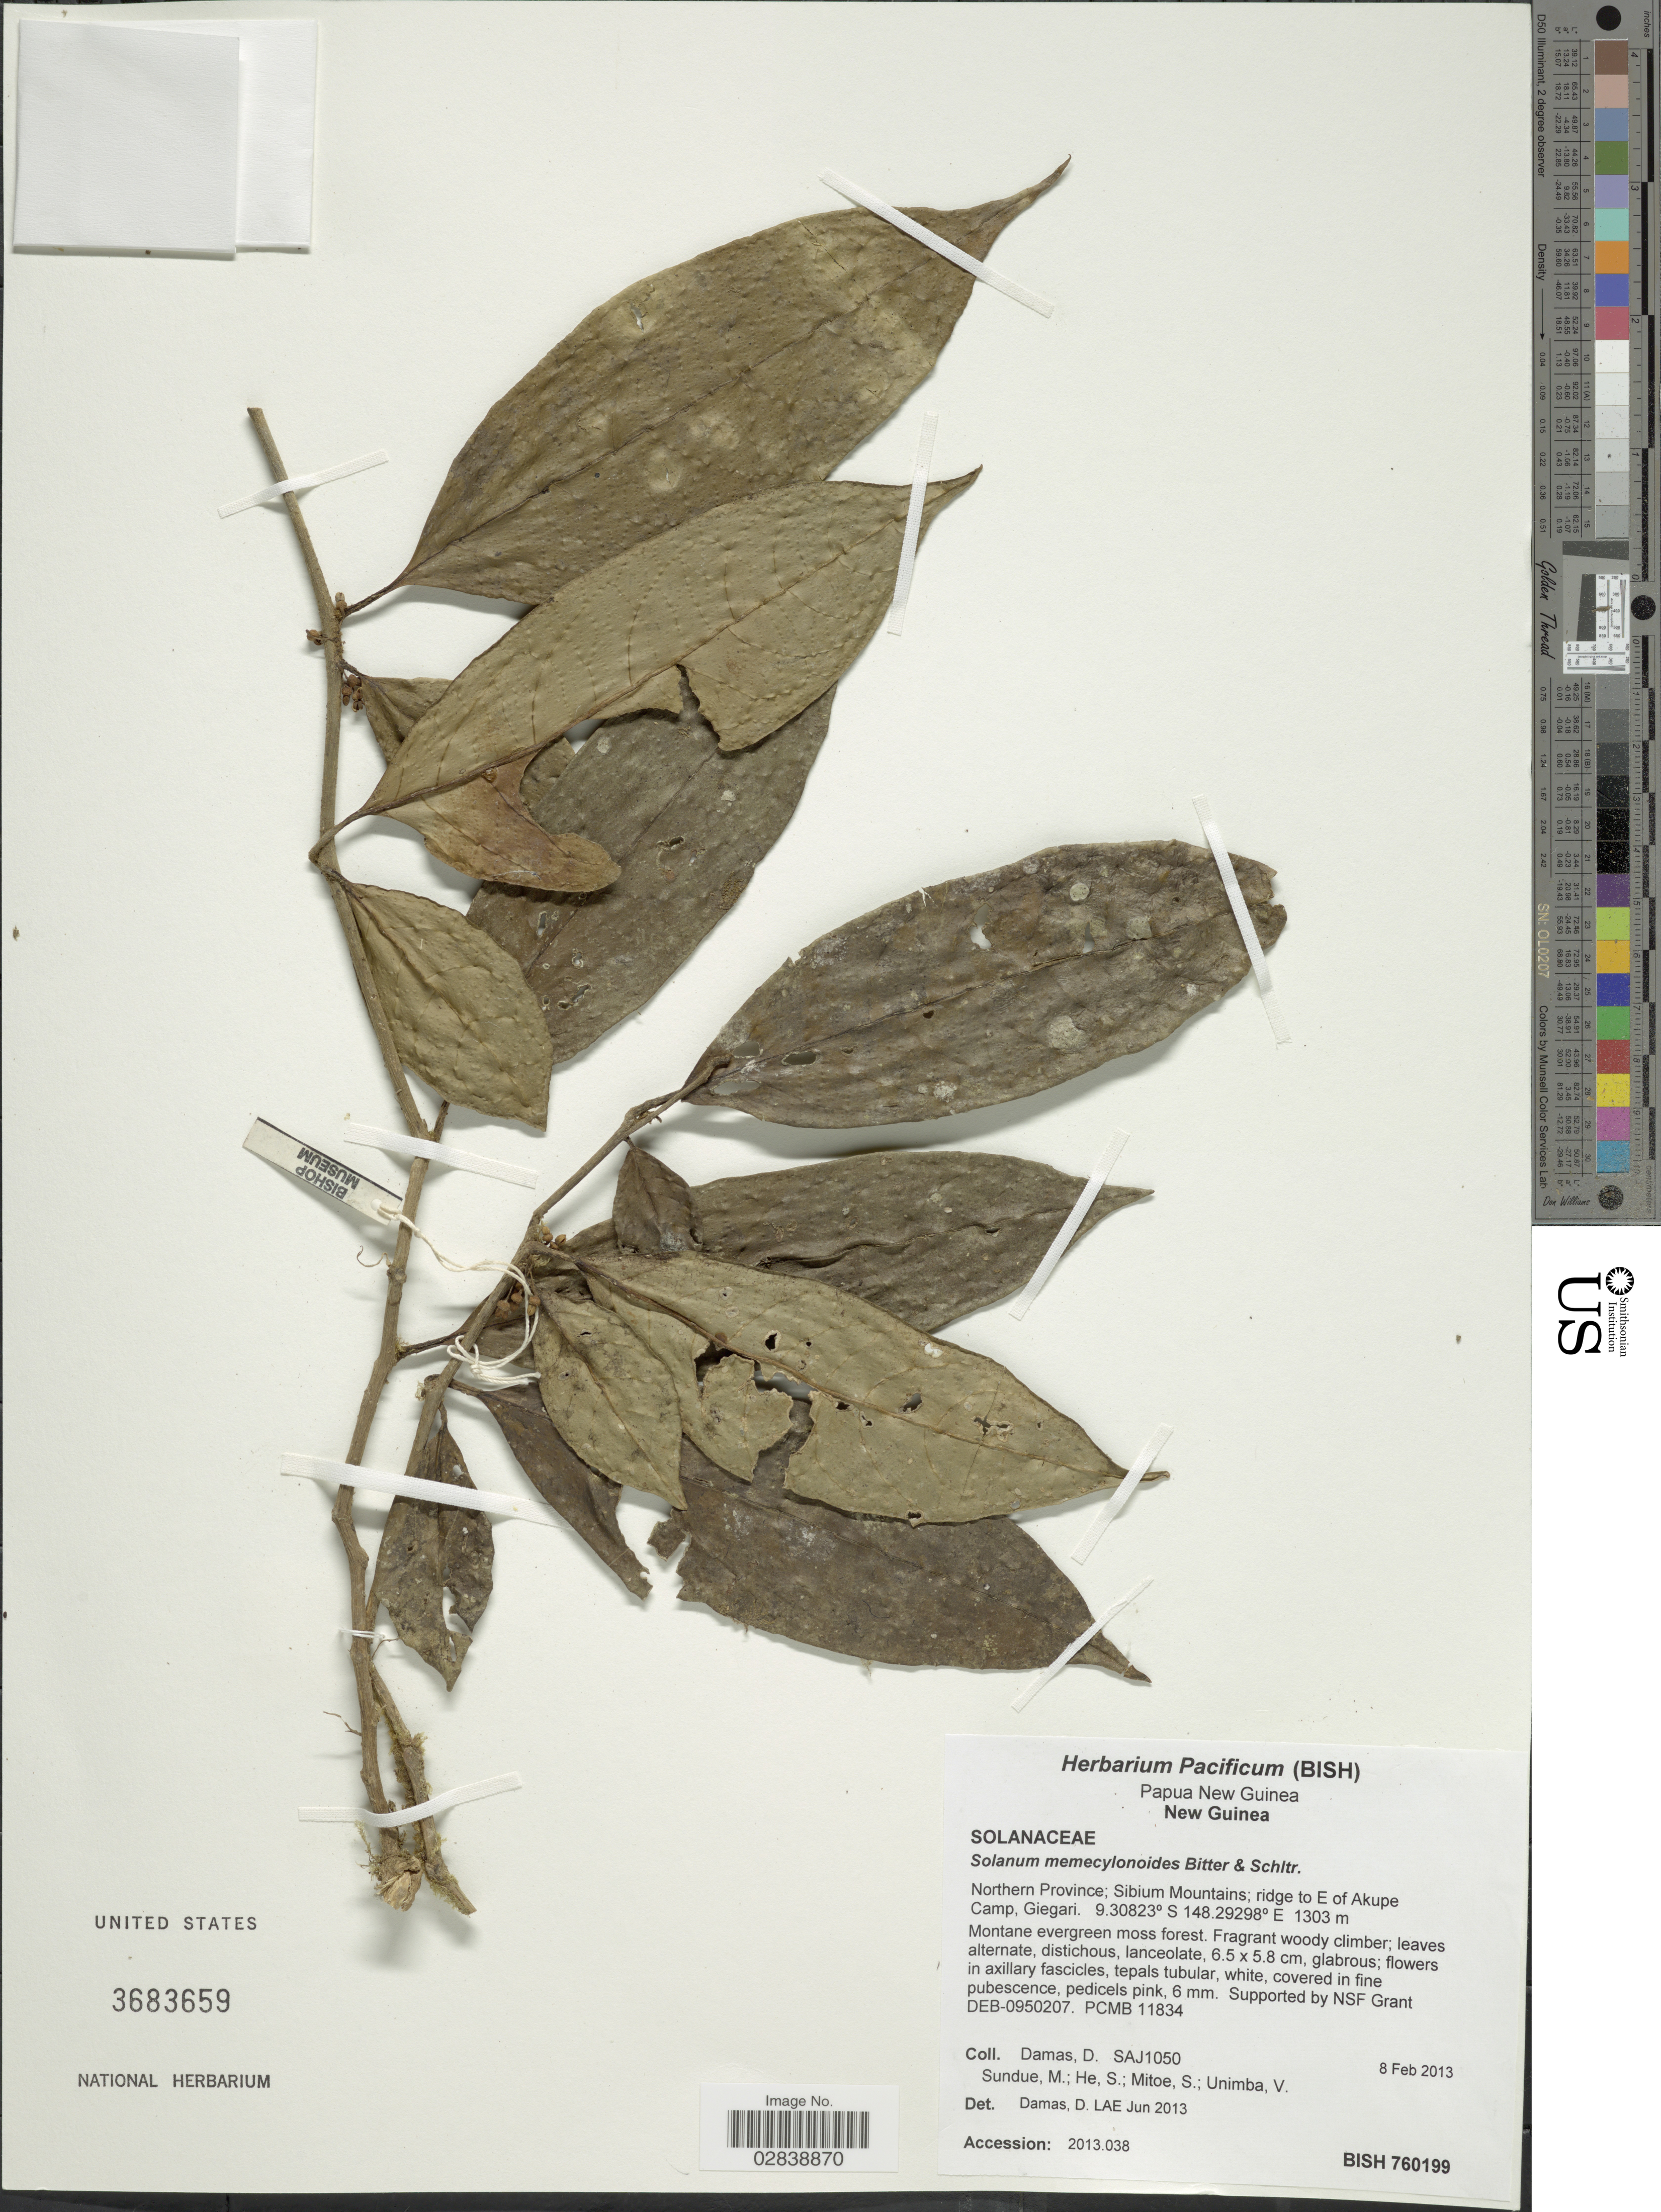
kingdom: Plantae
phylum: Tracheophyta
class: Magnoliopsida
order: Solanales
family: Solanaceae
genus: Lycianthes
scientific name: Lycianthes impar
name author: (Warb.) Bitter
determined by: Knapp, S. D.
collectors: D. Damas, M. Sundue, S. He, S. Mitoe & Unimba V.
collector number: SAJ1050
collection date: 2013-02-08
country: Papua New Guinea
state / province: Northern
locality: New Guinea. Northern Province; Sibium Mountains; ridge to E of Akupe Camp, Giegari.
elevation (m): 1303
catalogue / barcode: US 3683659